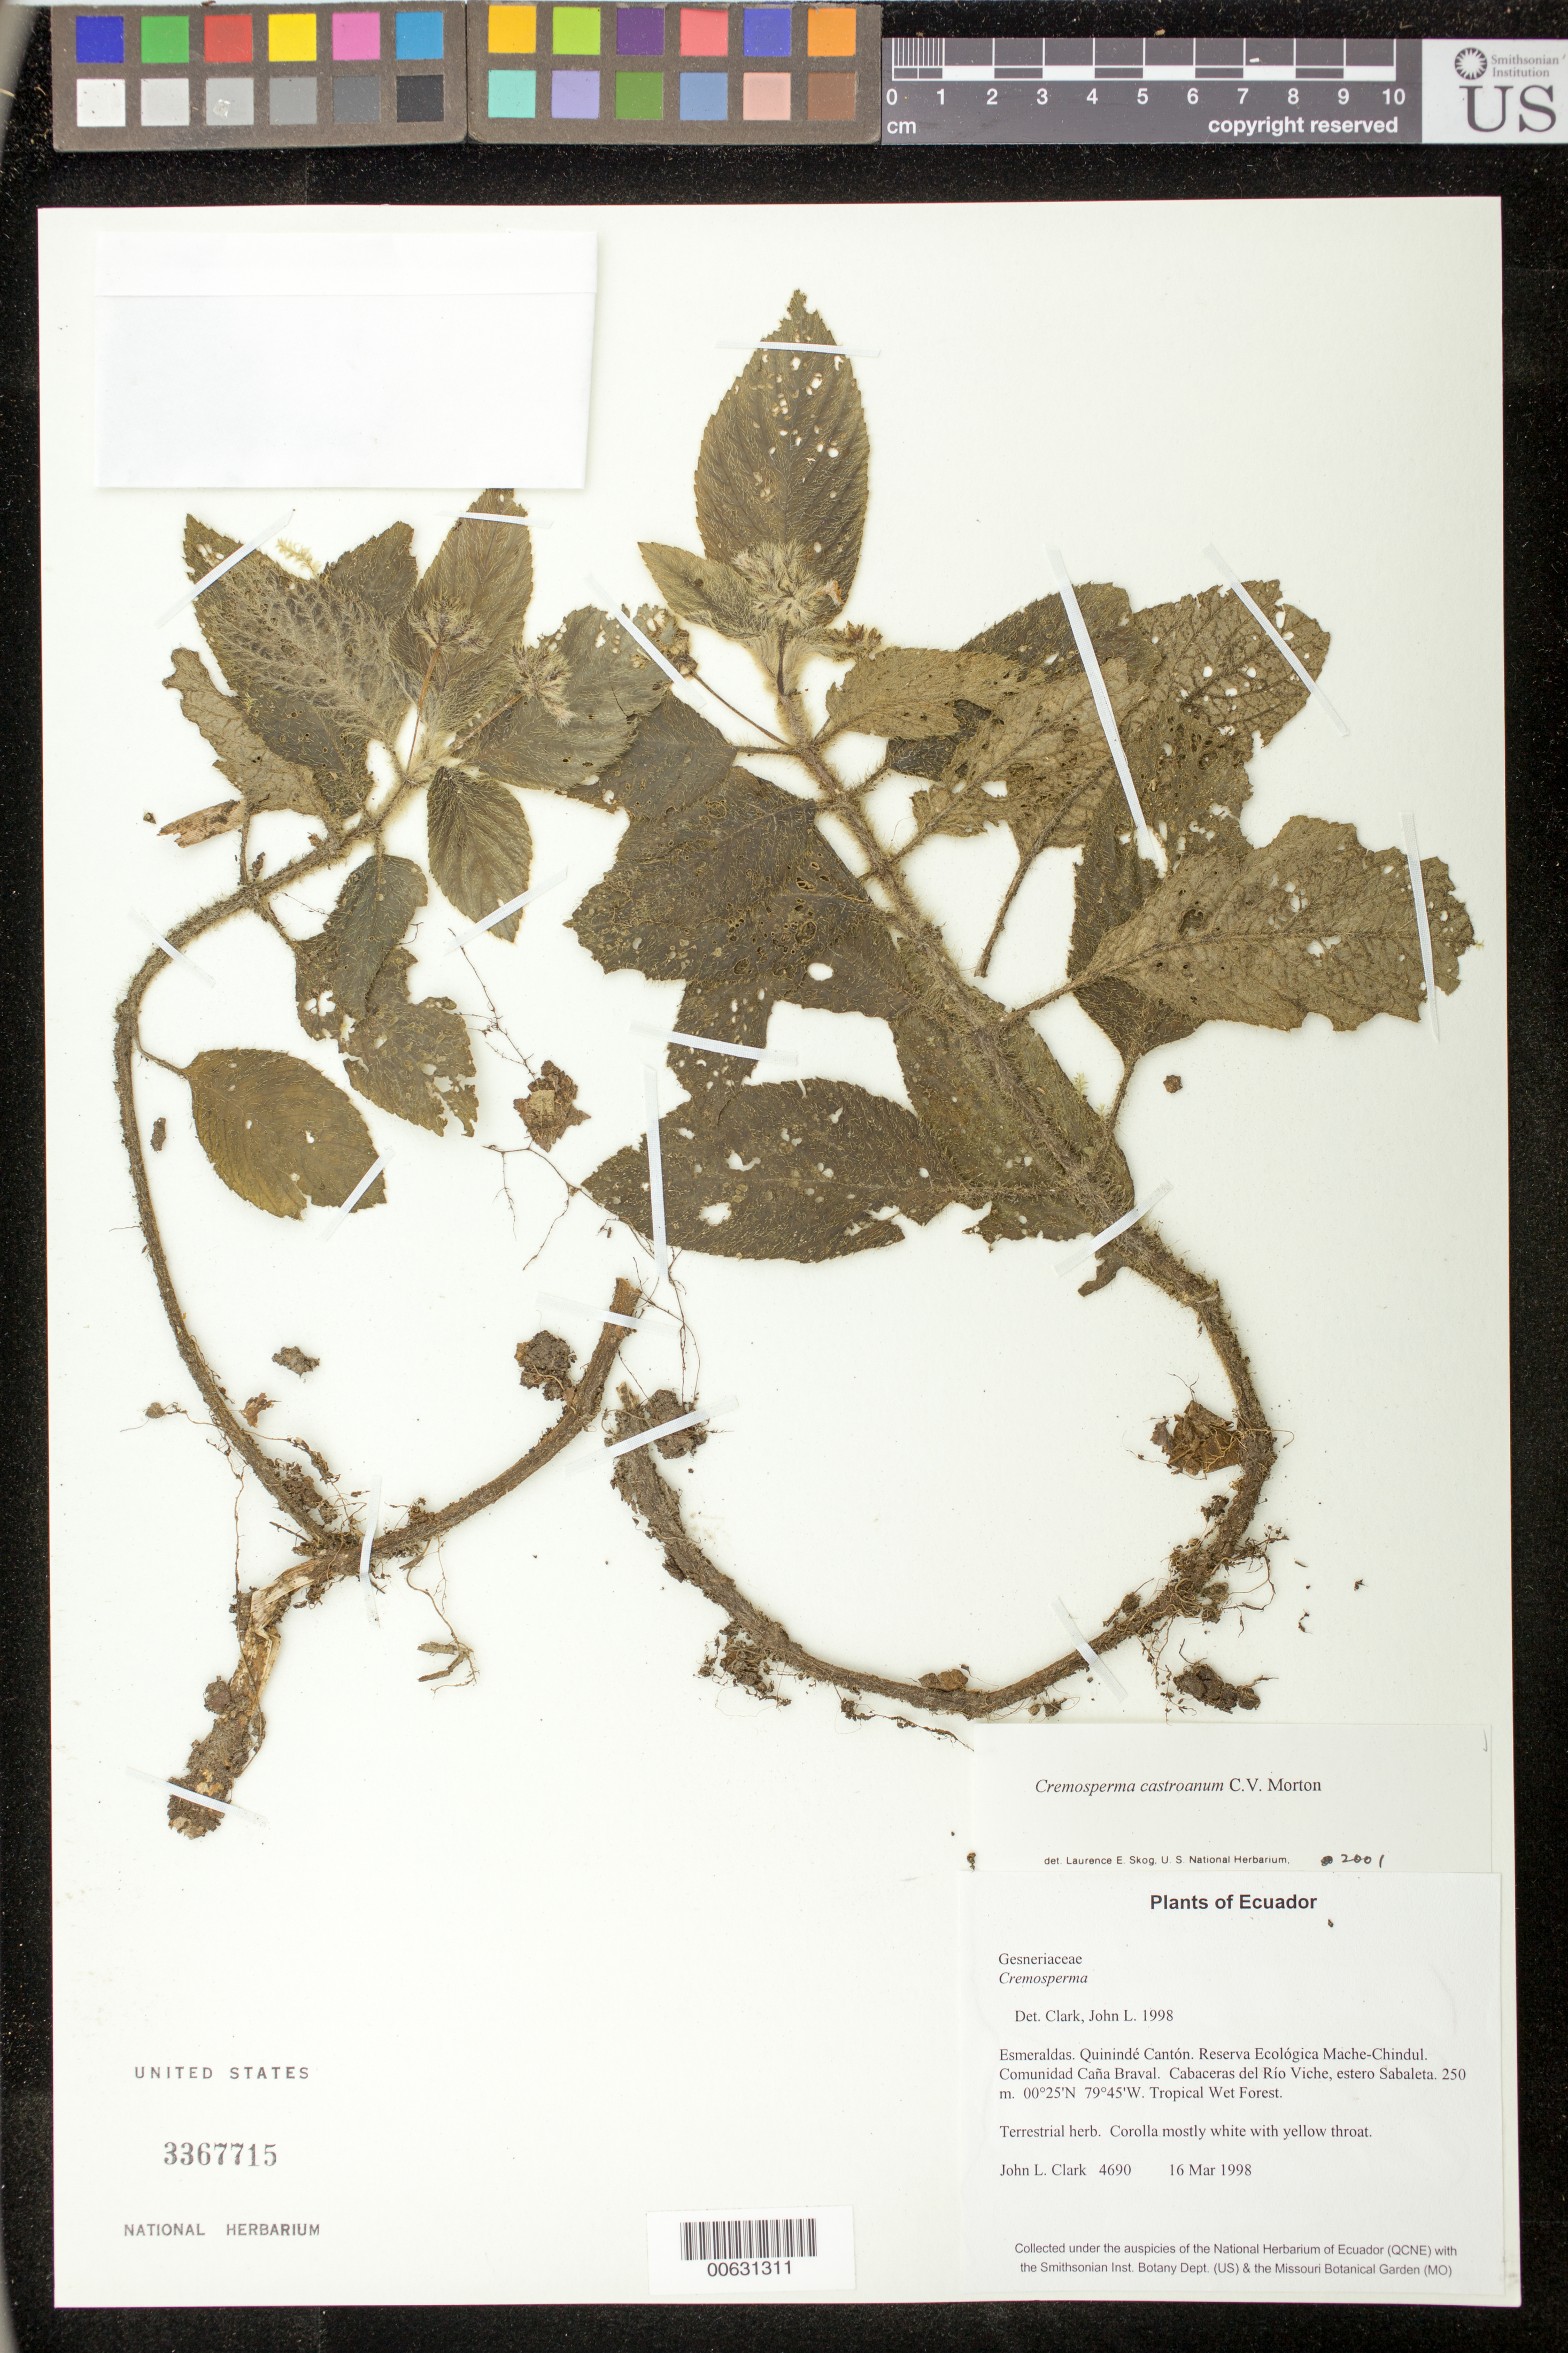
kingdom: Plantae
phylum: Tracheophyta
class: Magnoliopsida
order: Lamiales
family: Gesneriaceae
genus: Cremosperma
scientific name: Cremosperma castroanum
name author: C.V. Morton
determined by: Skog, Laurence E.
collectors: J. L. Clark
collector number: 4690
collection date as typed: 16 Mar 1998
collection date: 1998-03-16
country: Ecuador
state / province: Esmeraldas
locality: Quinindé Cantón. Reserva Ecológica Mache-Chindul. Comunidad Caña Braval. Cabaceras del Río Viche, estero Sabaleta.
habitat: Tropical Wet Forest.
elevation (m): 250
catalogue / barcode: US 3367715